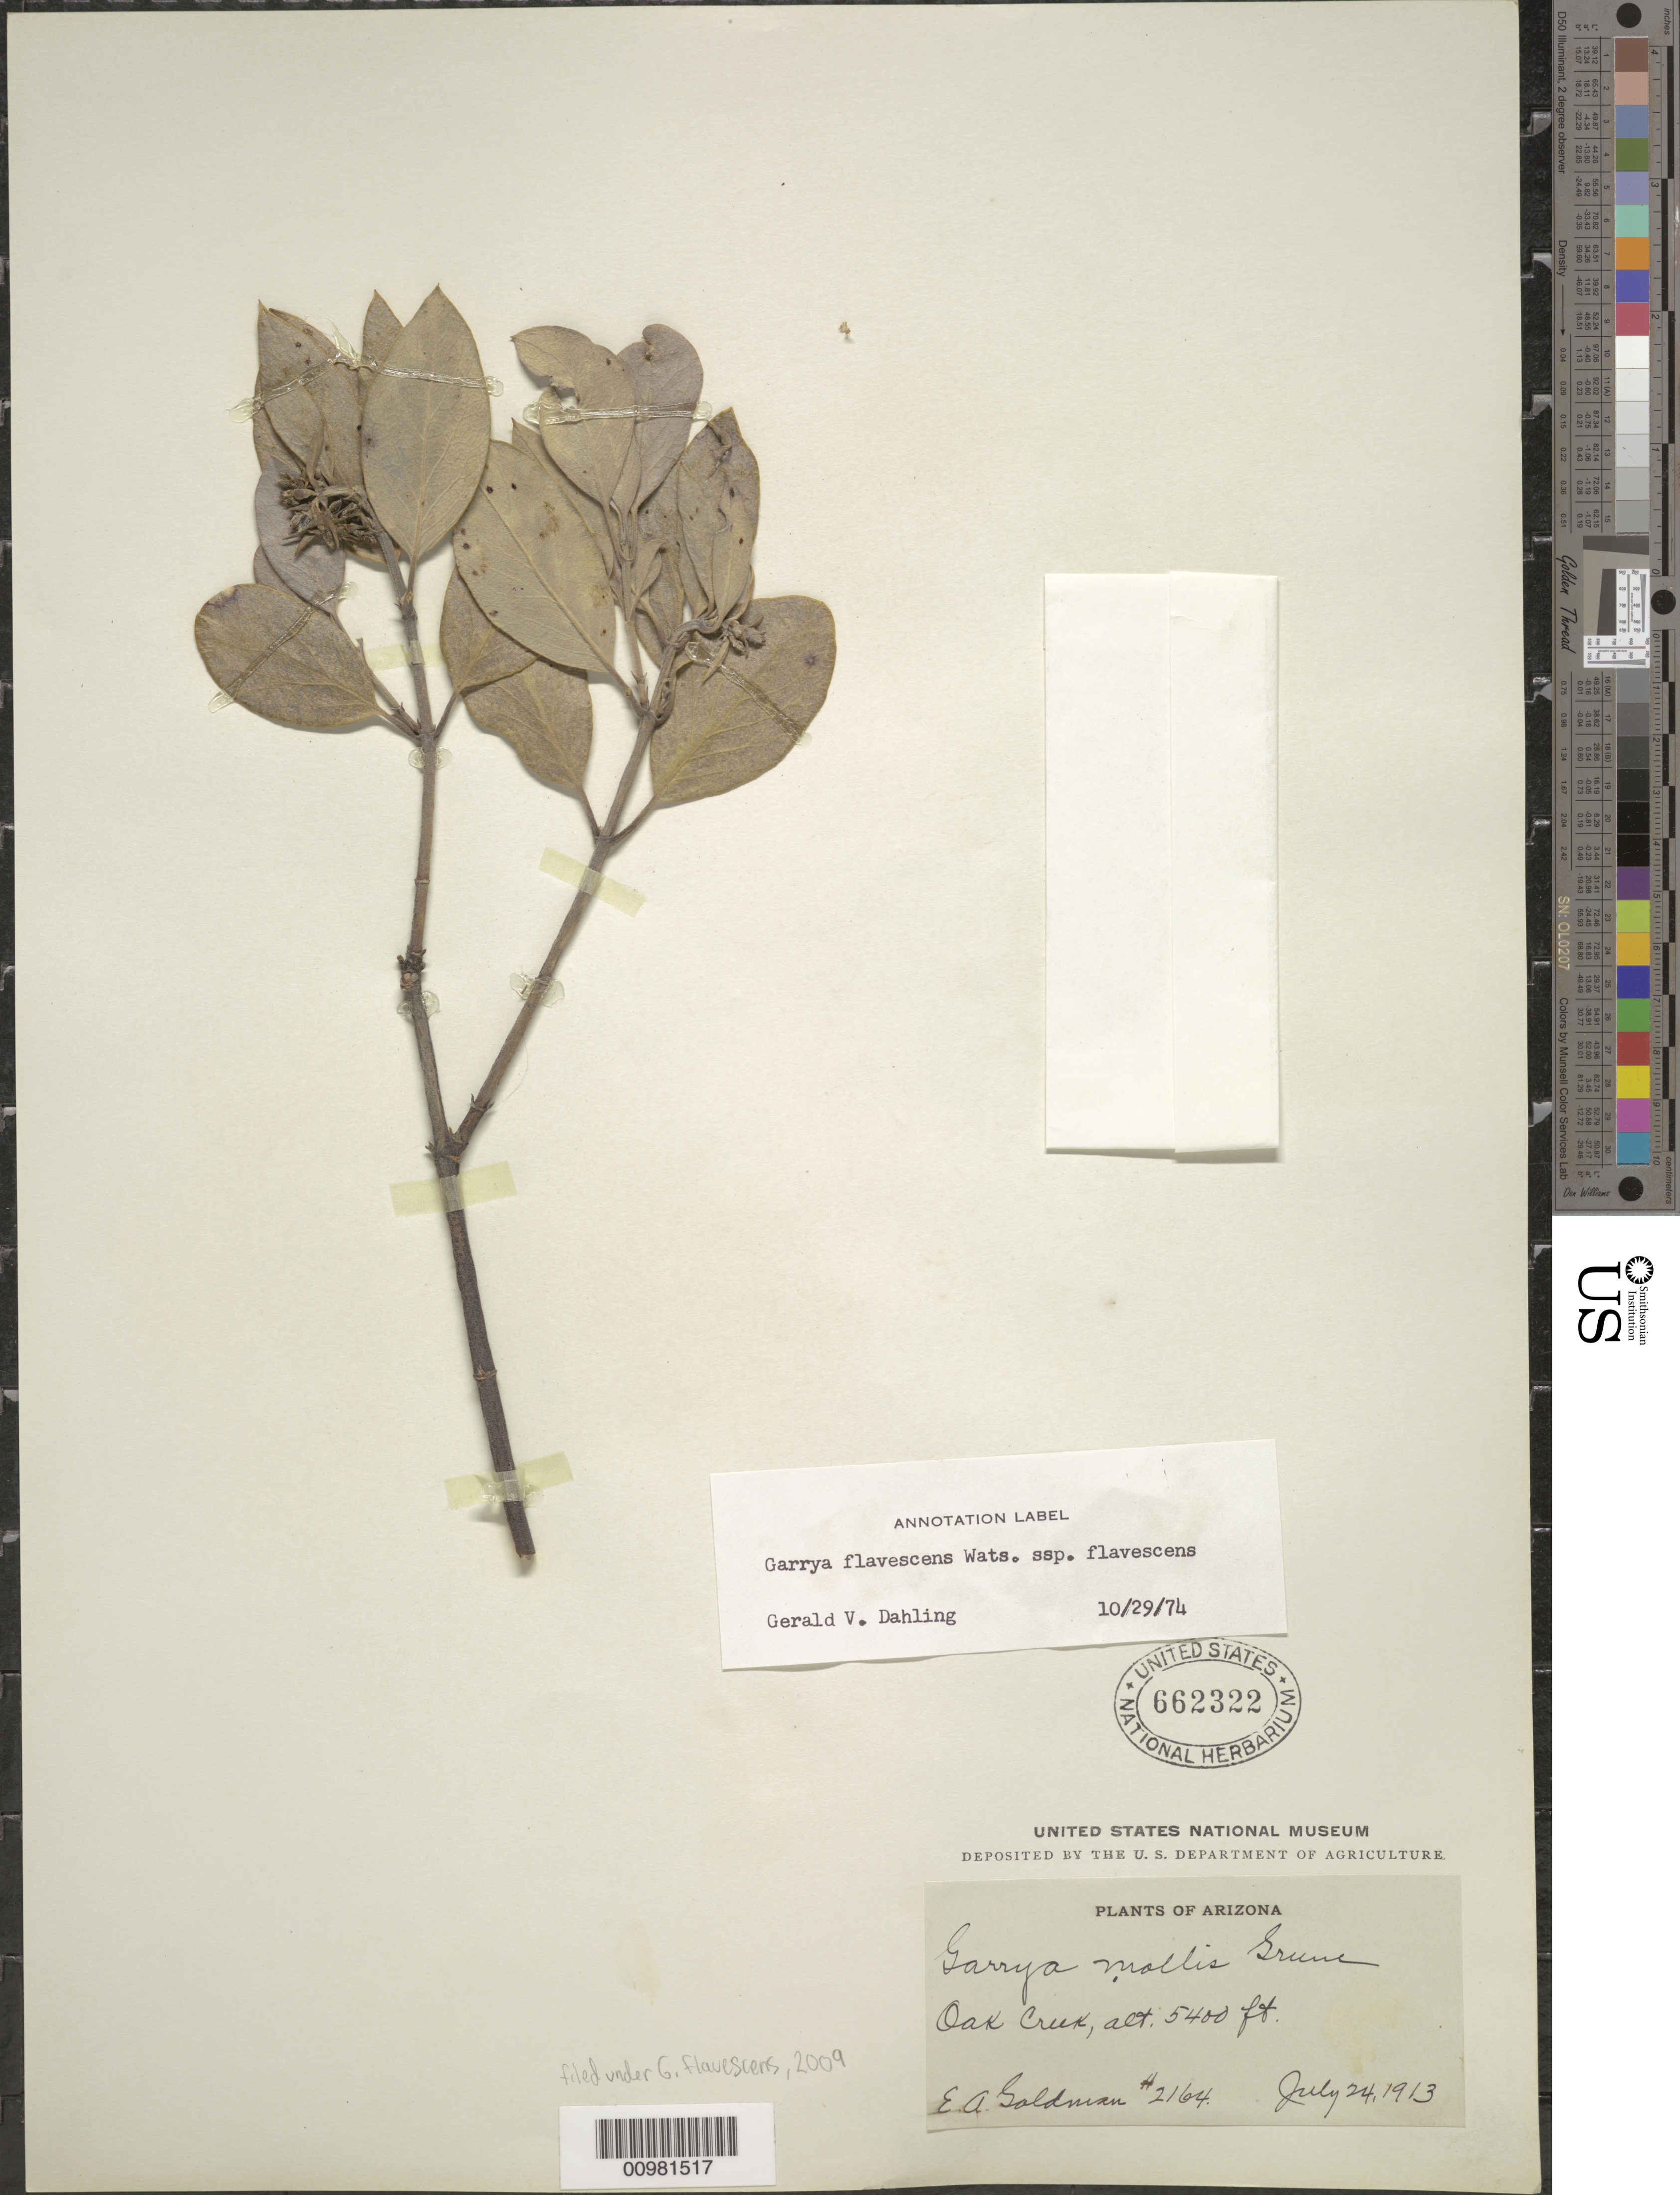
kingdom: Plantae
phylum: Tracheophyta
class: Magnoliopsida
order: Garryales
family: Garryaceae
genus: Garrya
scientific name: Garrya flavescens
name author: S. Watson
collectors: E. A. Goldman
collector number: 2164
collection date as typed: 24 Jul 1913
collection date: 1913-07-24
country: United States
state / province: Arizona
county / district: Yavapai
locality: Oak Creek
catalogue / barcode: US 662322